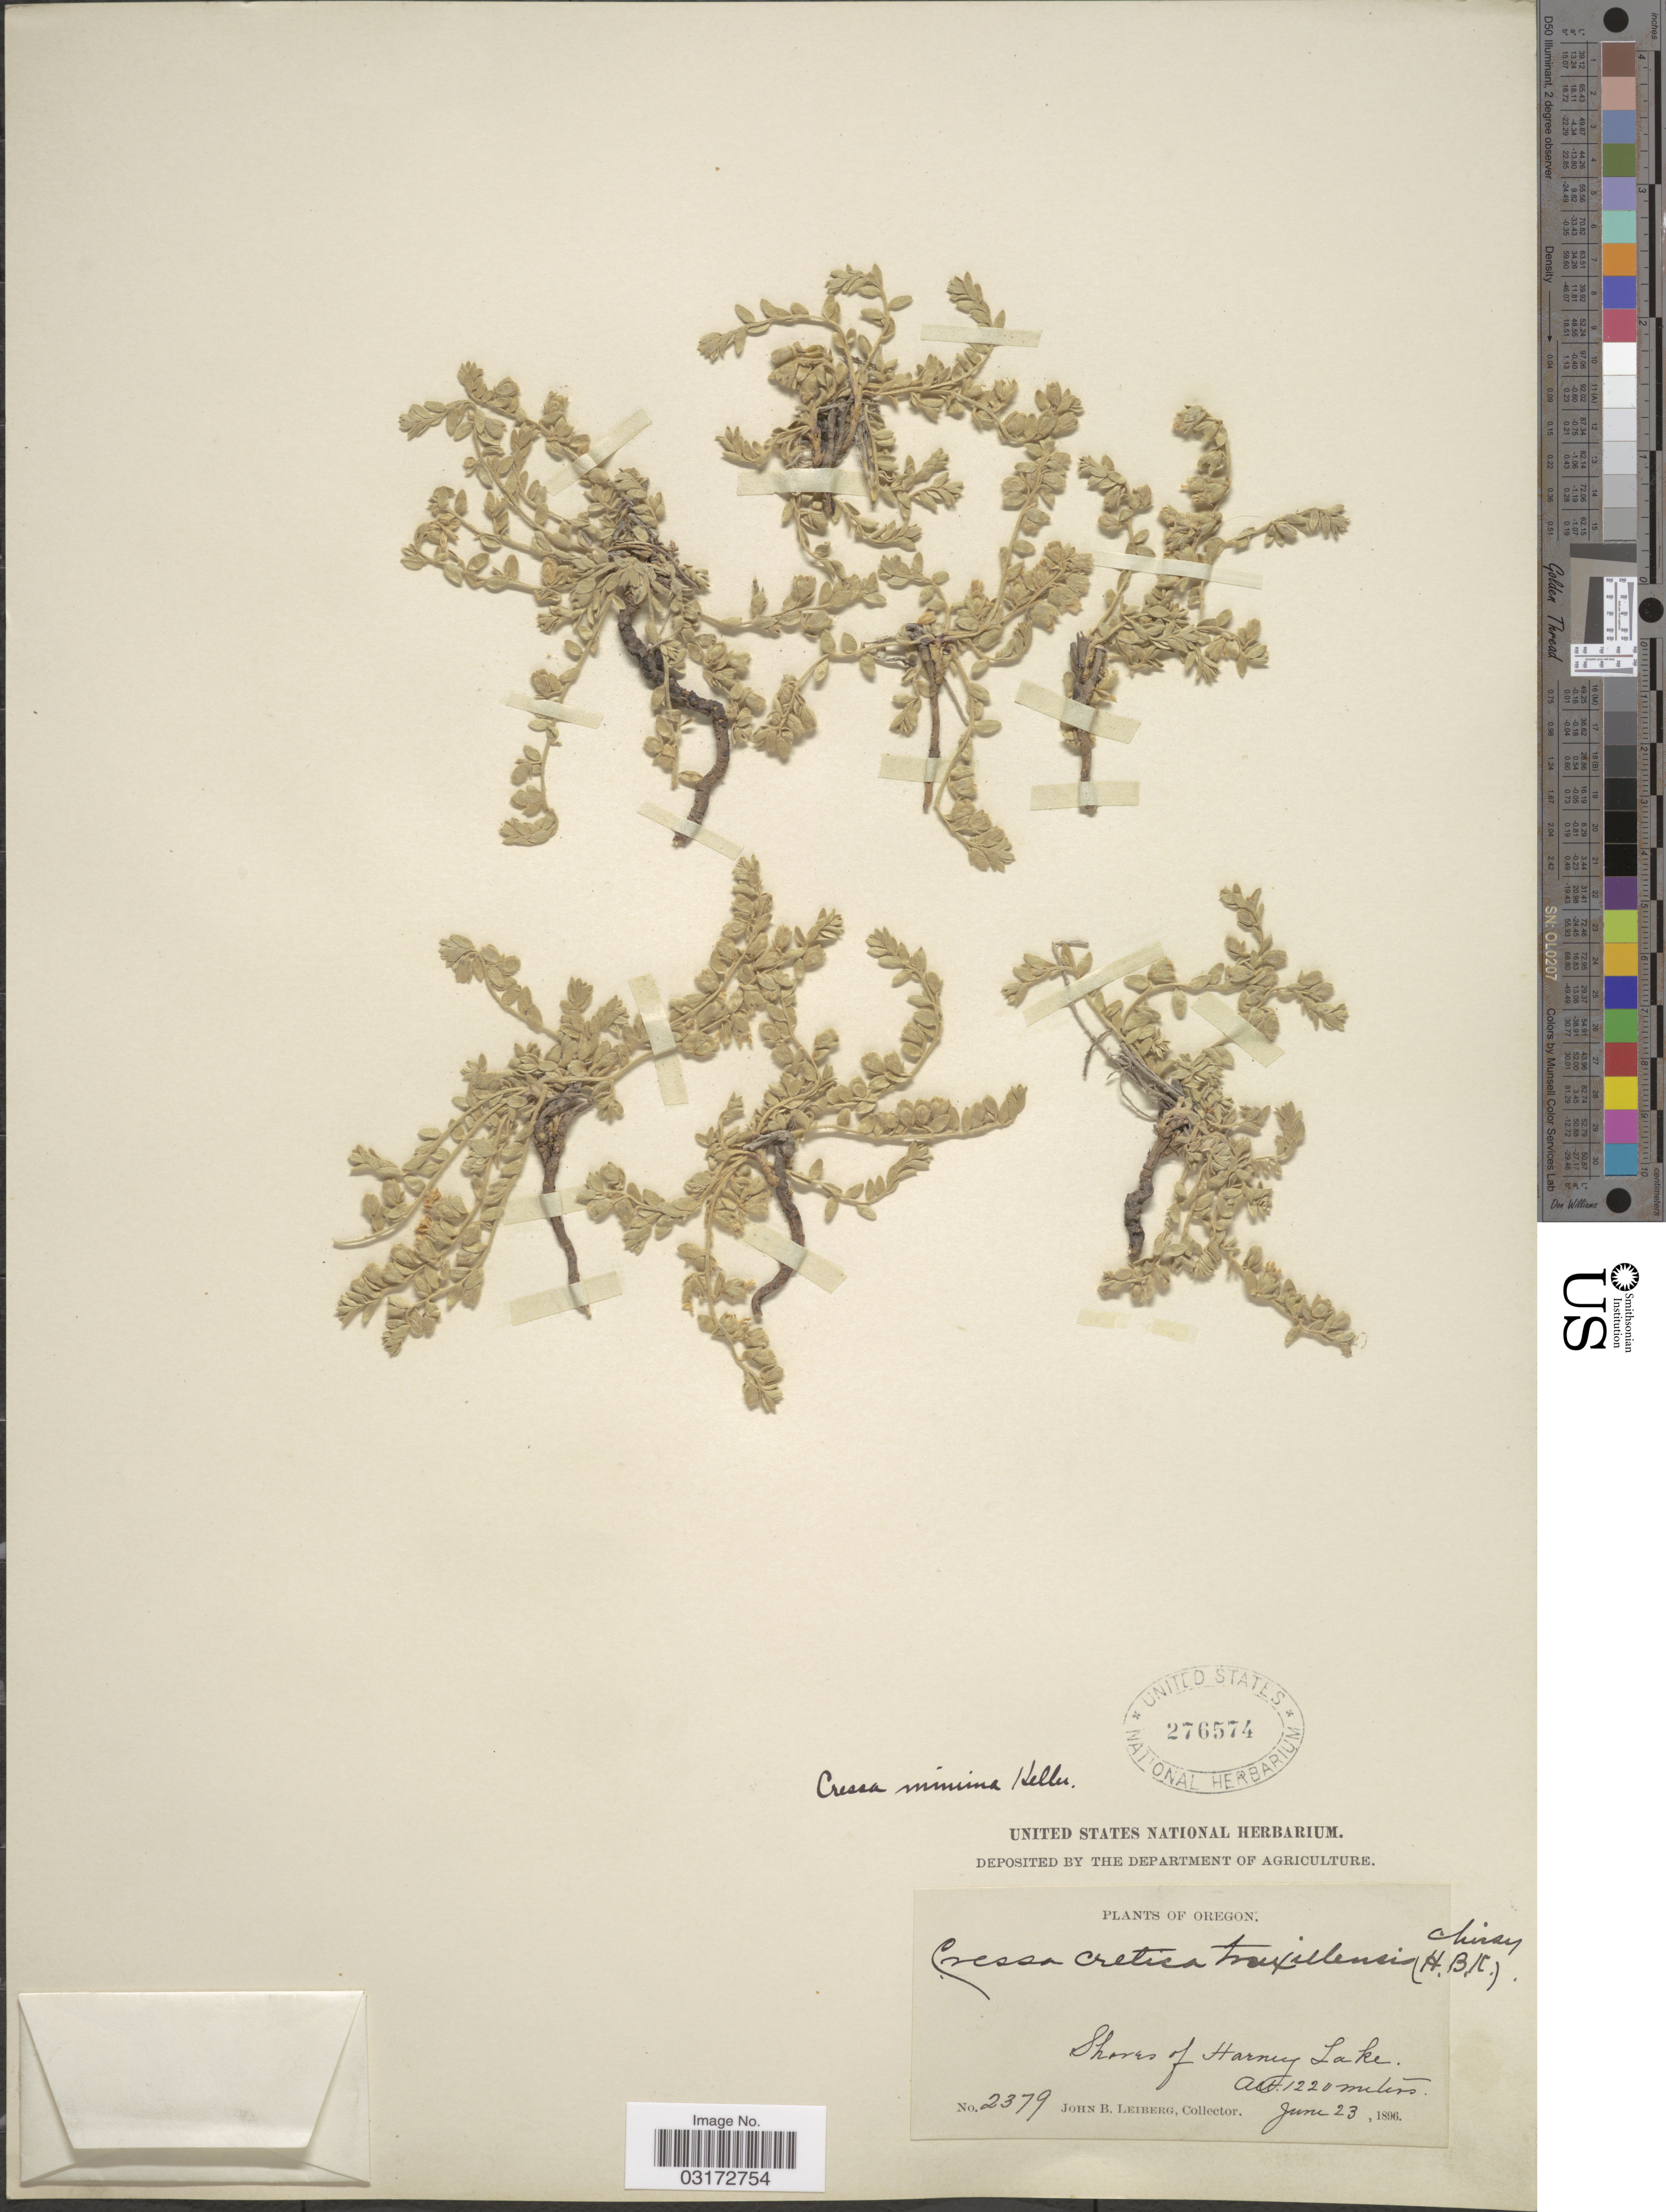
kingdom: Plantae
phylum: Tracheophyta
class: Magnoliopsida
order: Solanales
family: Convolvulaceae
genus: Cressa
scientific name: Cressa truxillensis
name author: Kunth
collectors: J. B. Leiberg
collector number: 2379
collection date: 1896-06-23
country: United States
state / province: Oregon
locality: Shores of Harney Lake.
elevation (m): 1220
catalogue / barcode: US 276574